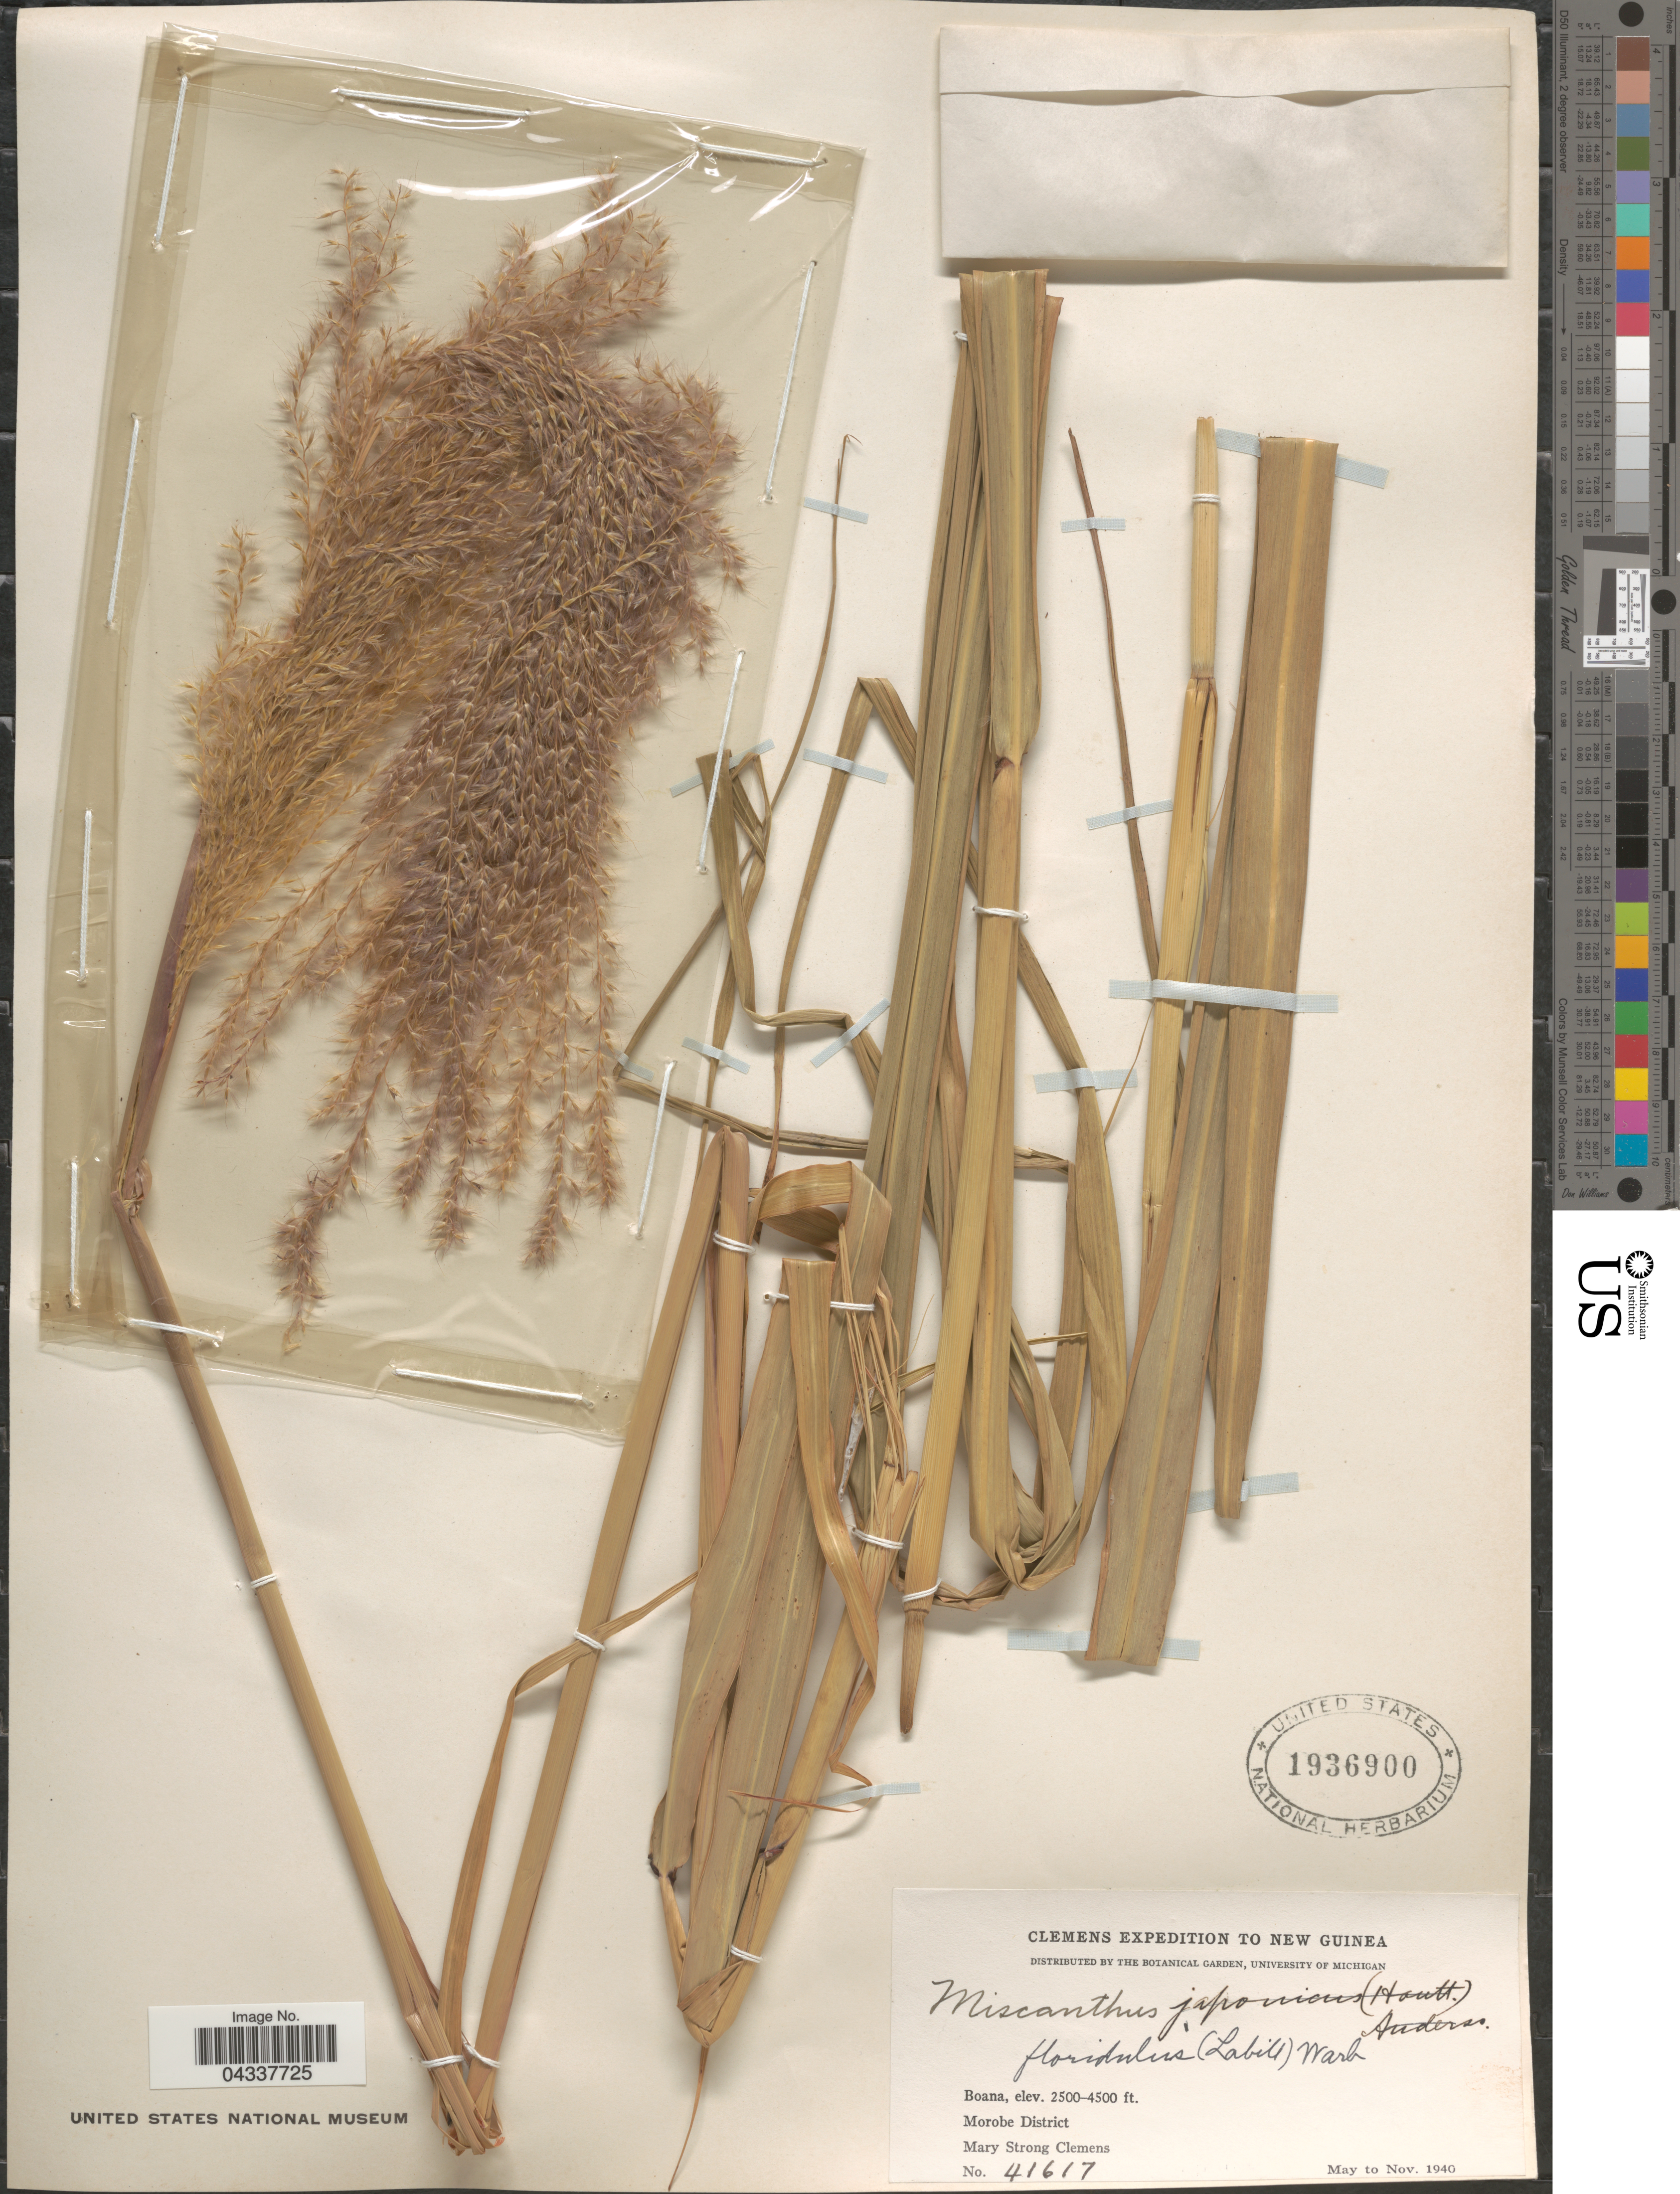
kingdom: Plantae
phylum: Tracheophyta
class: Liliopsida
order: Poales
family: Poaceae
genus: Miscanthus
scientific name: Miscanthus sinensis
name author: Andersson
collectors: M. S. Clemens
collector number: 41617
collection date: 1940-05/1940-11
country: Papua New Guinea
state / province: Morobe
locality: Clemens Expedition to New Guinea. Boana. Morobe District.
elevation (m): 762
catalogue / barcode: US 1936900